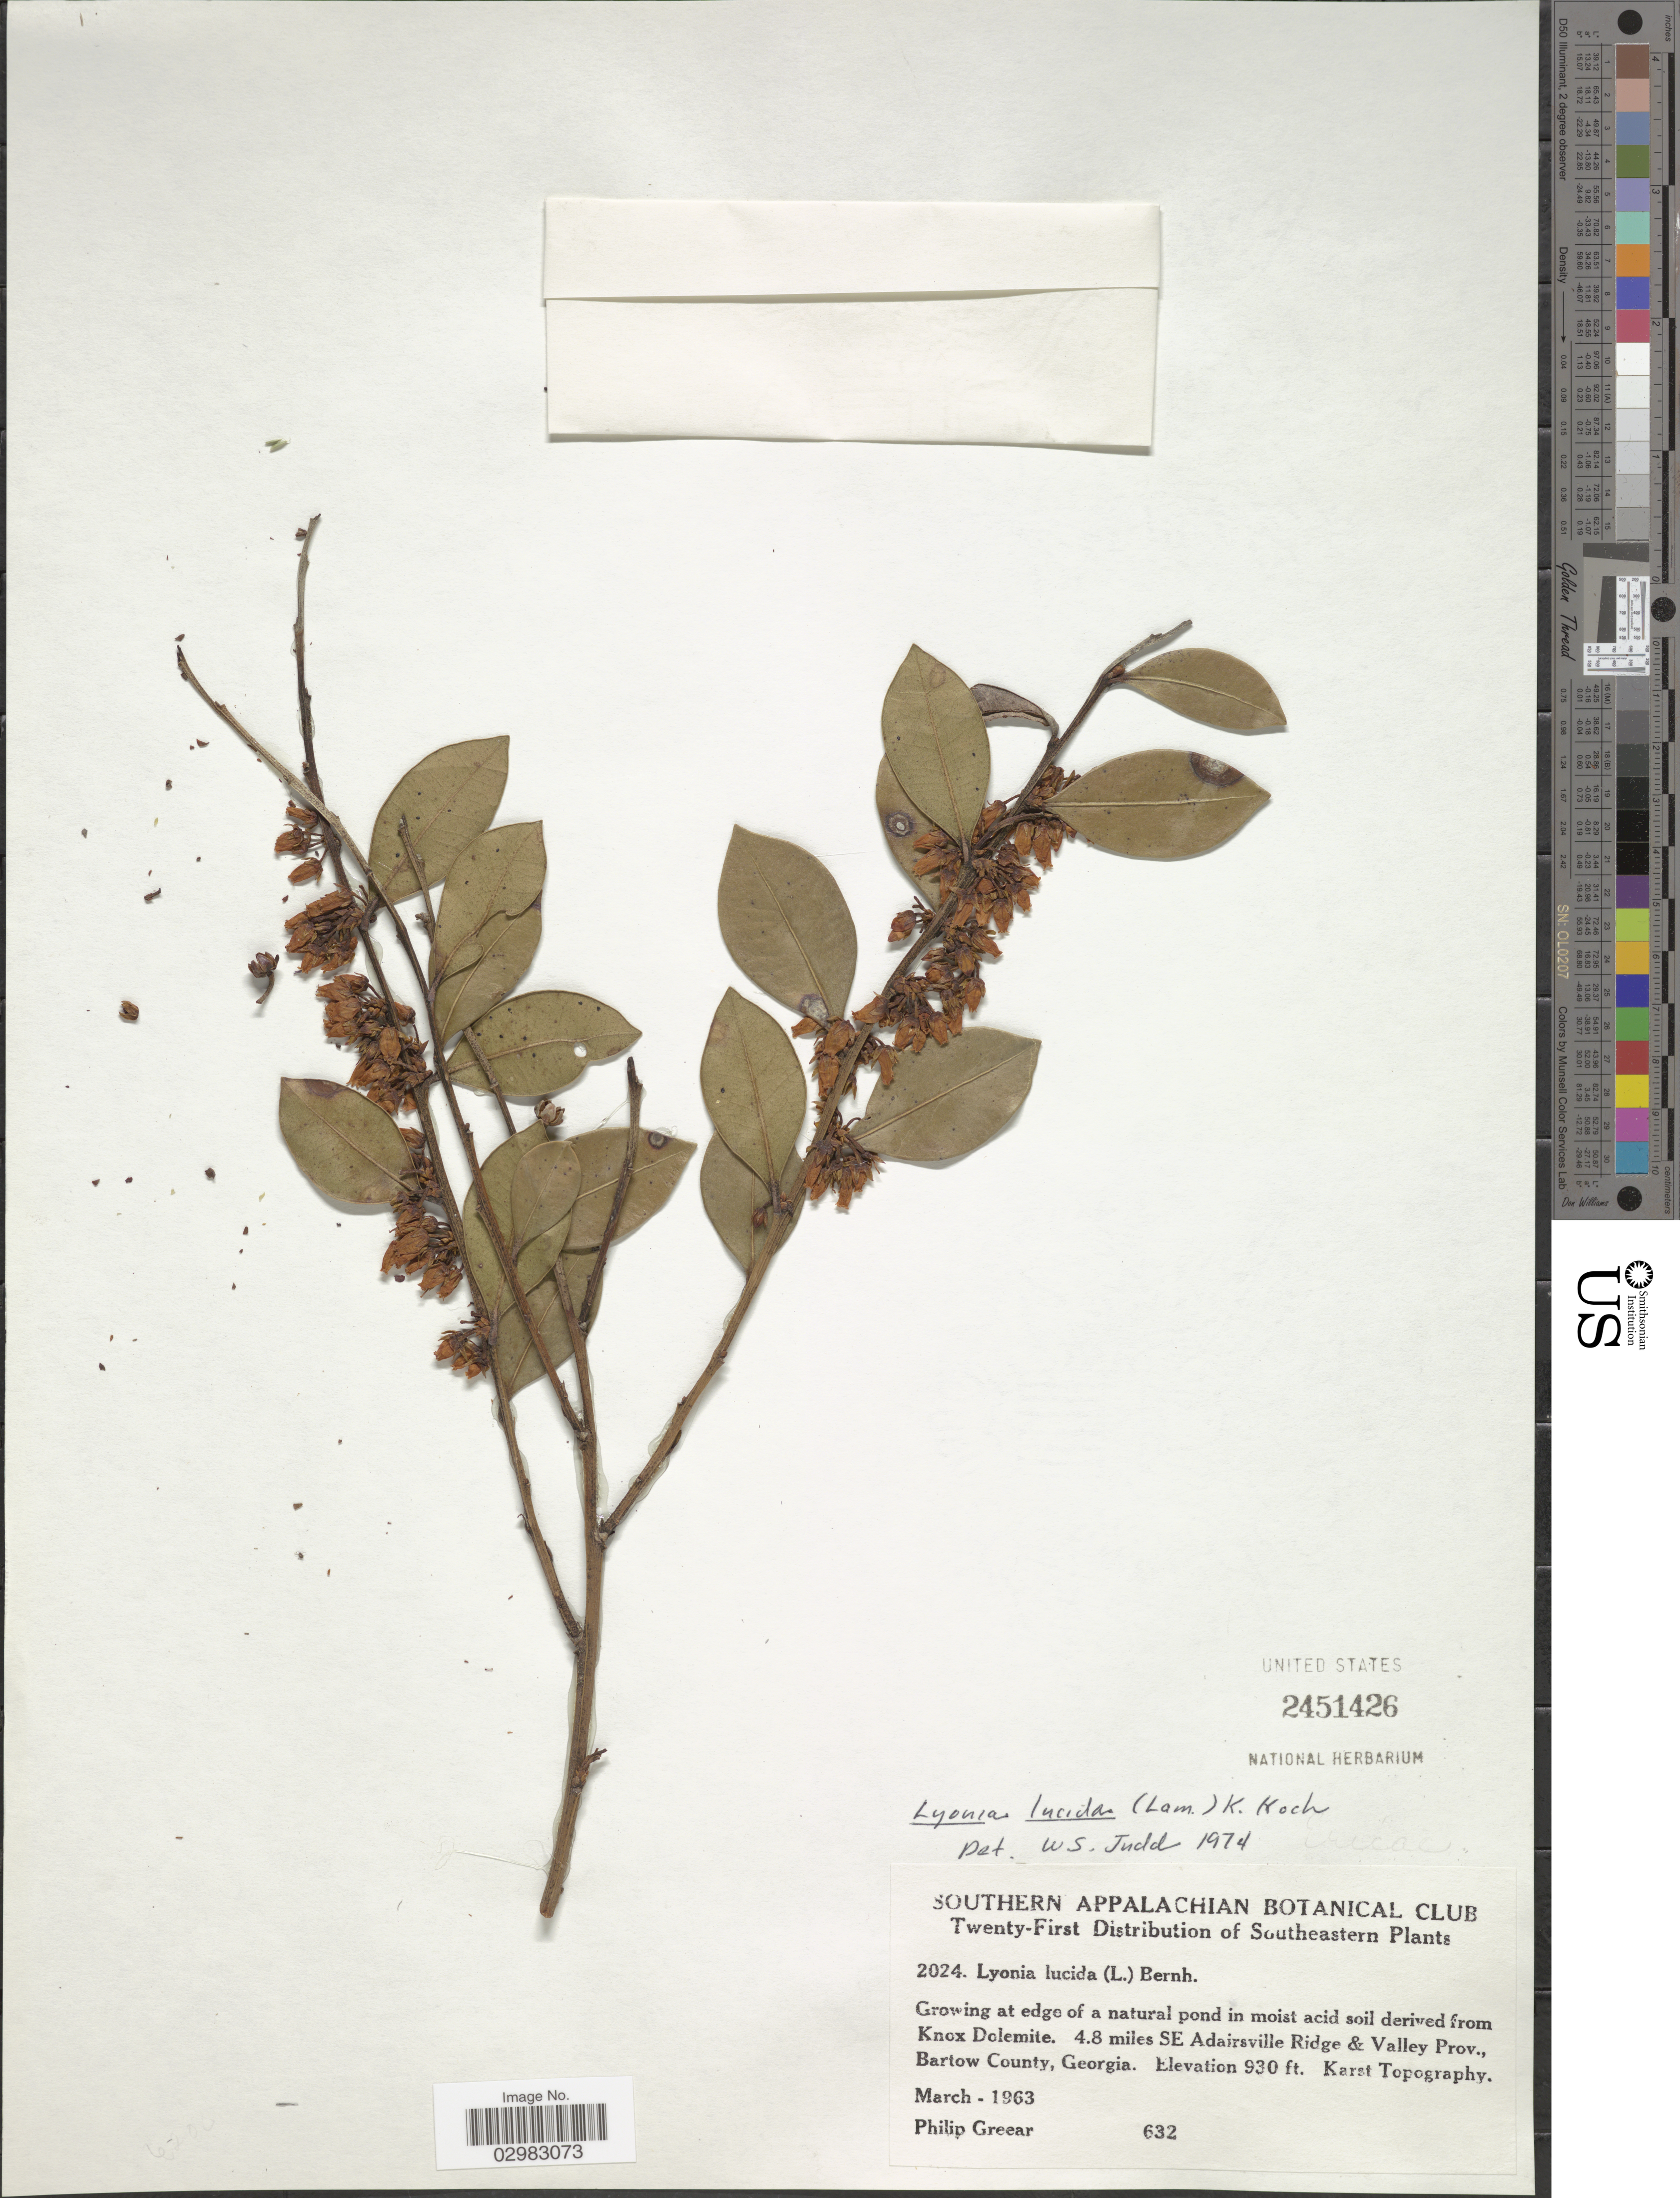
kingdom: Plantae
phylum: Tracheophyta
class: Magnoliopsida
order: Ericales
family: Ericaceae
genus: Lyonia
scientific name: Lyonia lucida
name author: K. Koch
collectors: P. Greear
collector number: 632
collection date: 1963-03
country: United States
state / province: Georgia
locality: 4.8 miles SE Adairsville Ridge & Valley Prov., Bartow County.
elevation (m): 283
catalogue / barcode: US 2451426